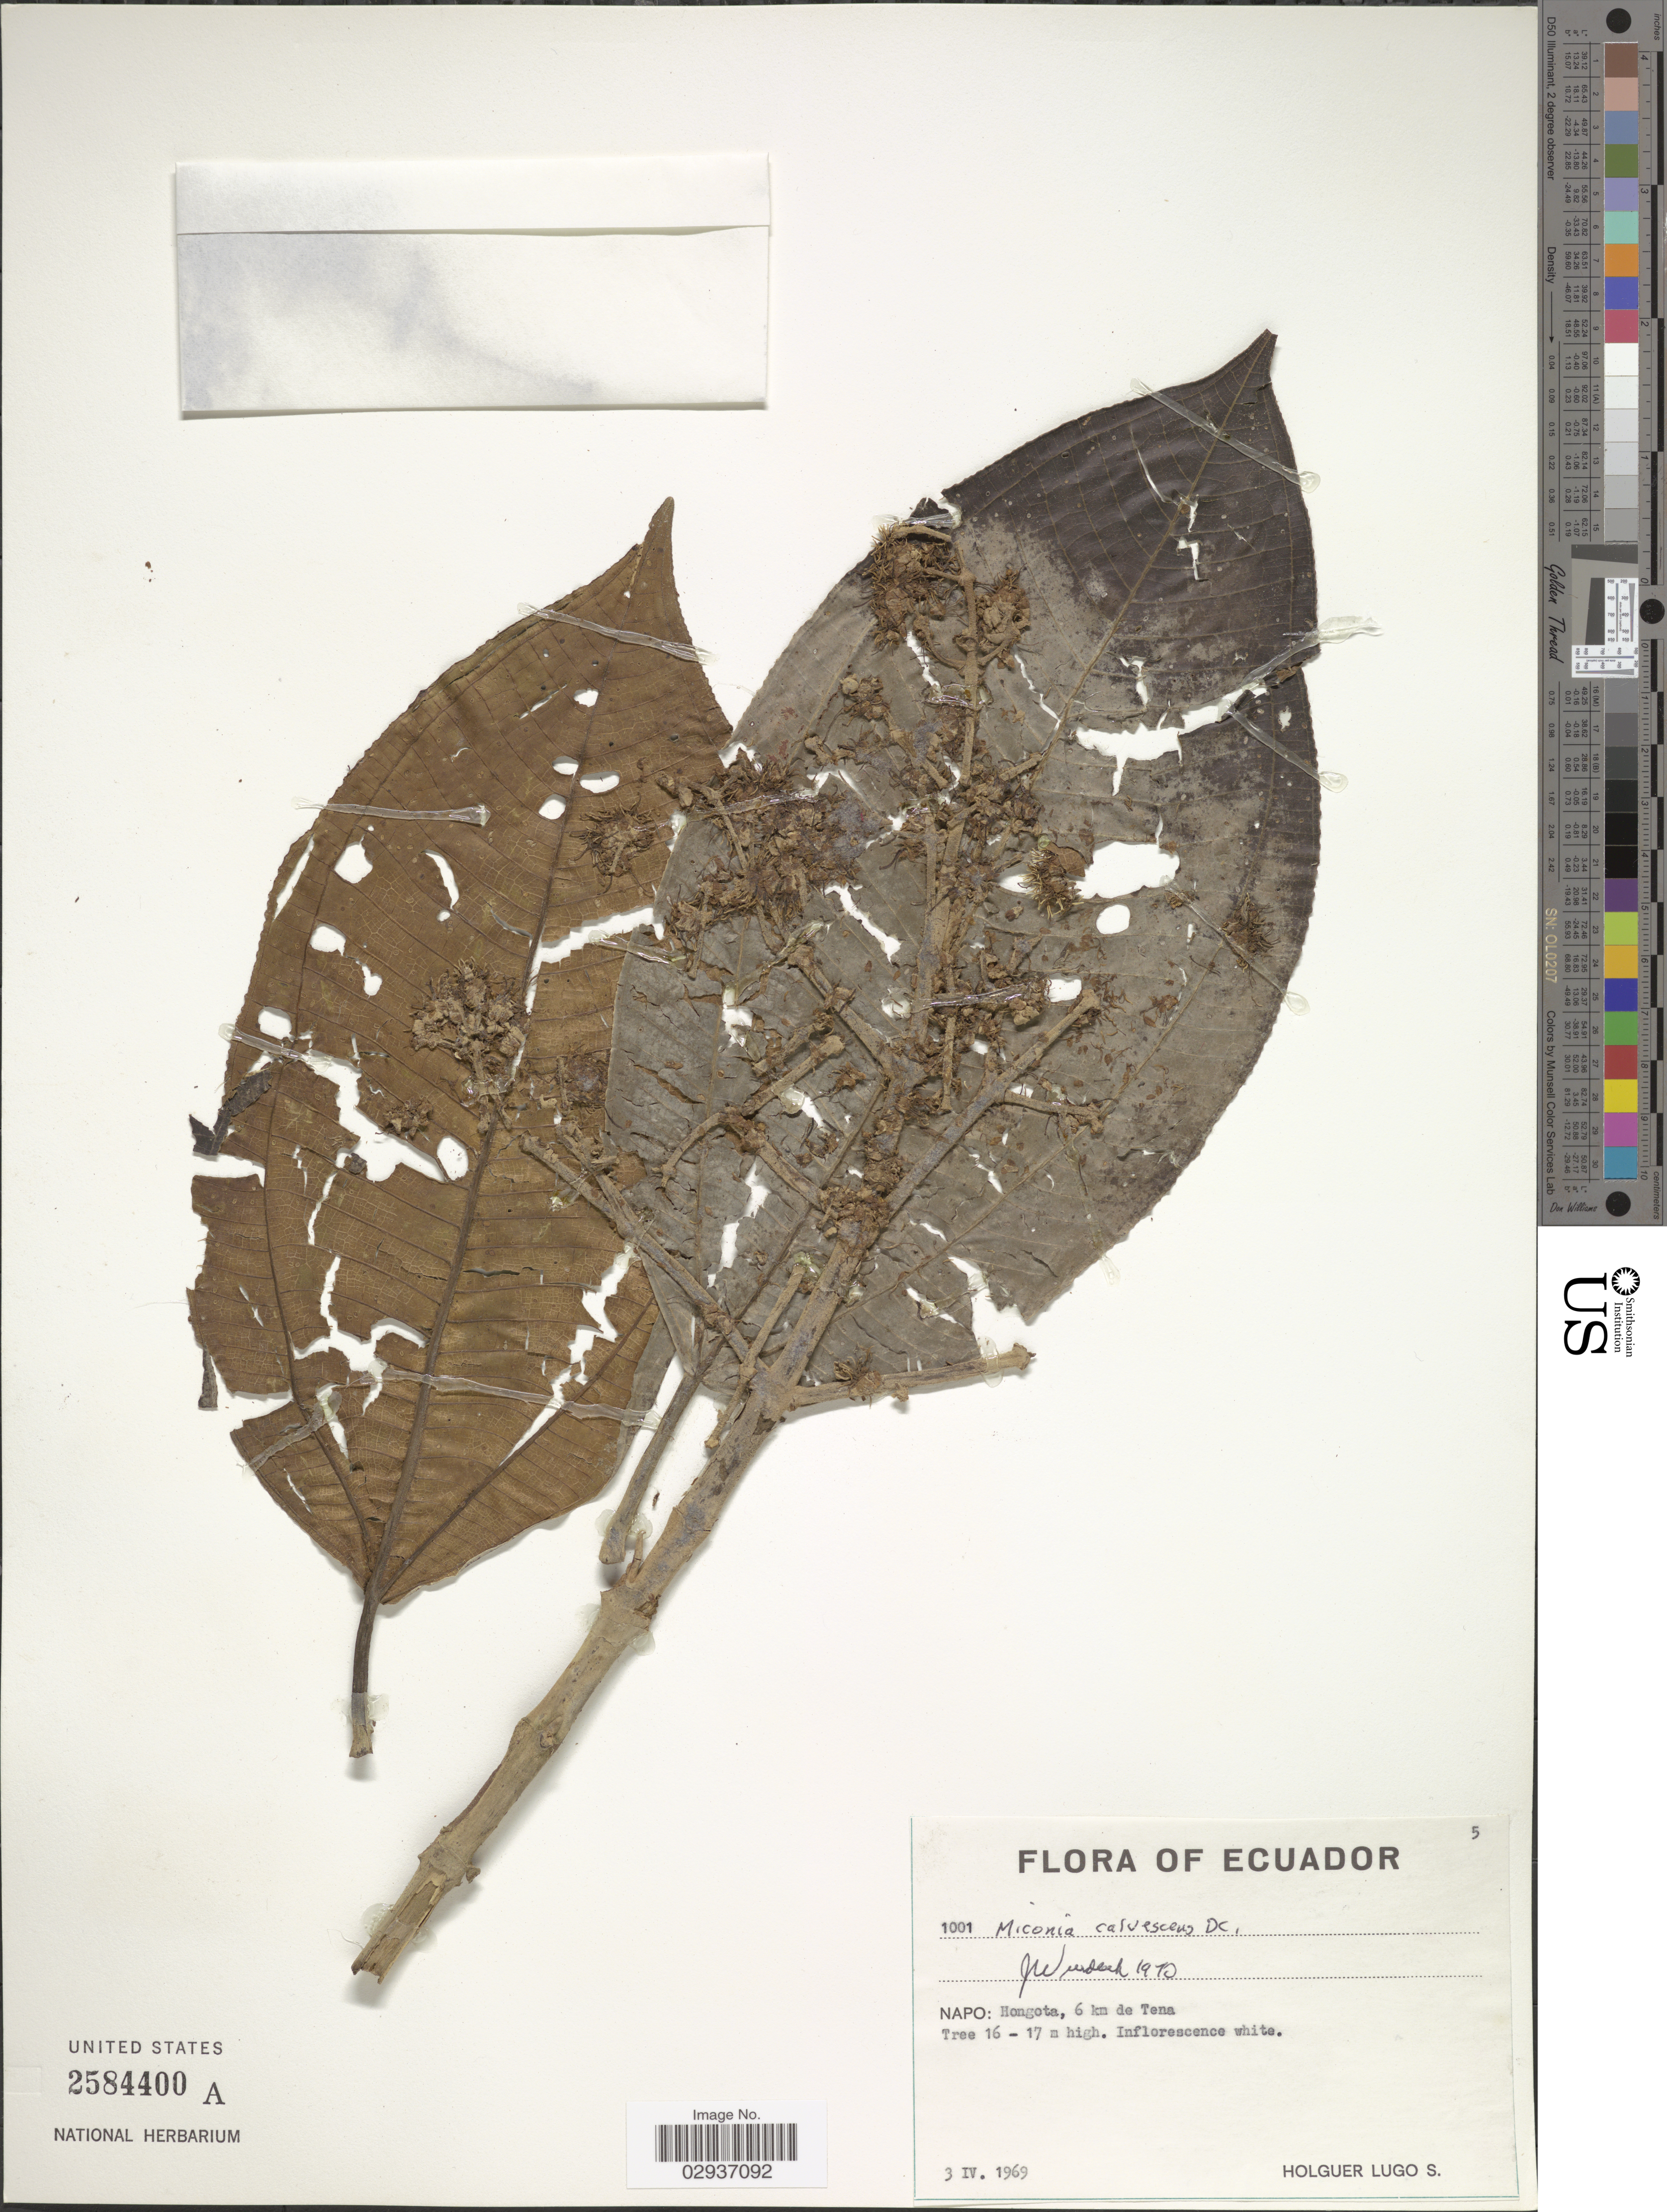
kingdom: Plantae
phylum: Tracheophyta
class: Magnoliopsida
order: Myrtales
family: Melastomataceae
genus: Miconia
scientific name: Miconia calvescens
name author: DC.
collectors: H. Lugo S.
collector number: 1001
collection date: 1969-04-03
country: Ecuador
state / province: Napo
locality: Napo: Hongota, 6 km de Tena.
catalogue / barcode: US 2584400A